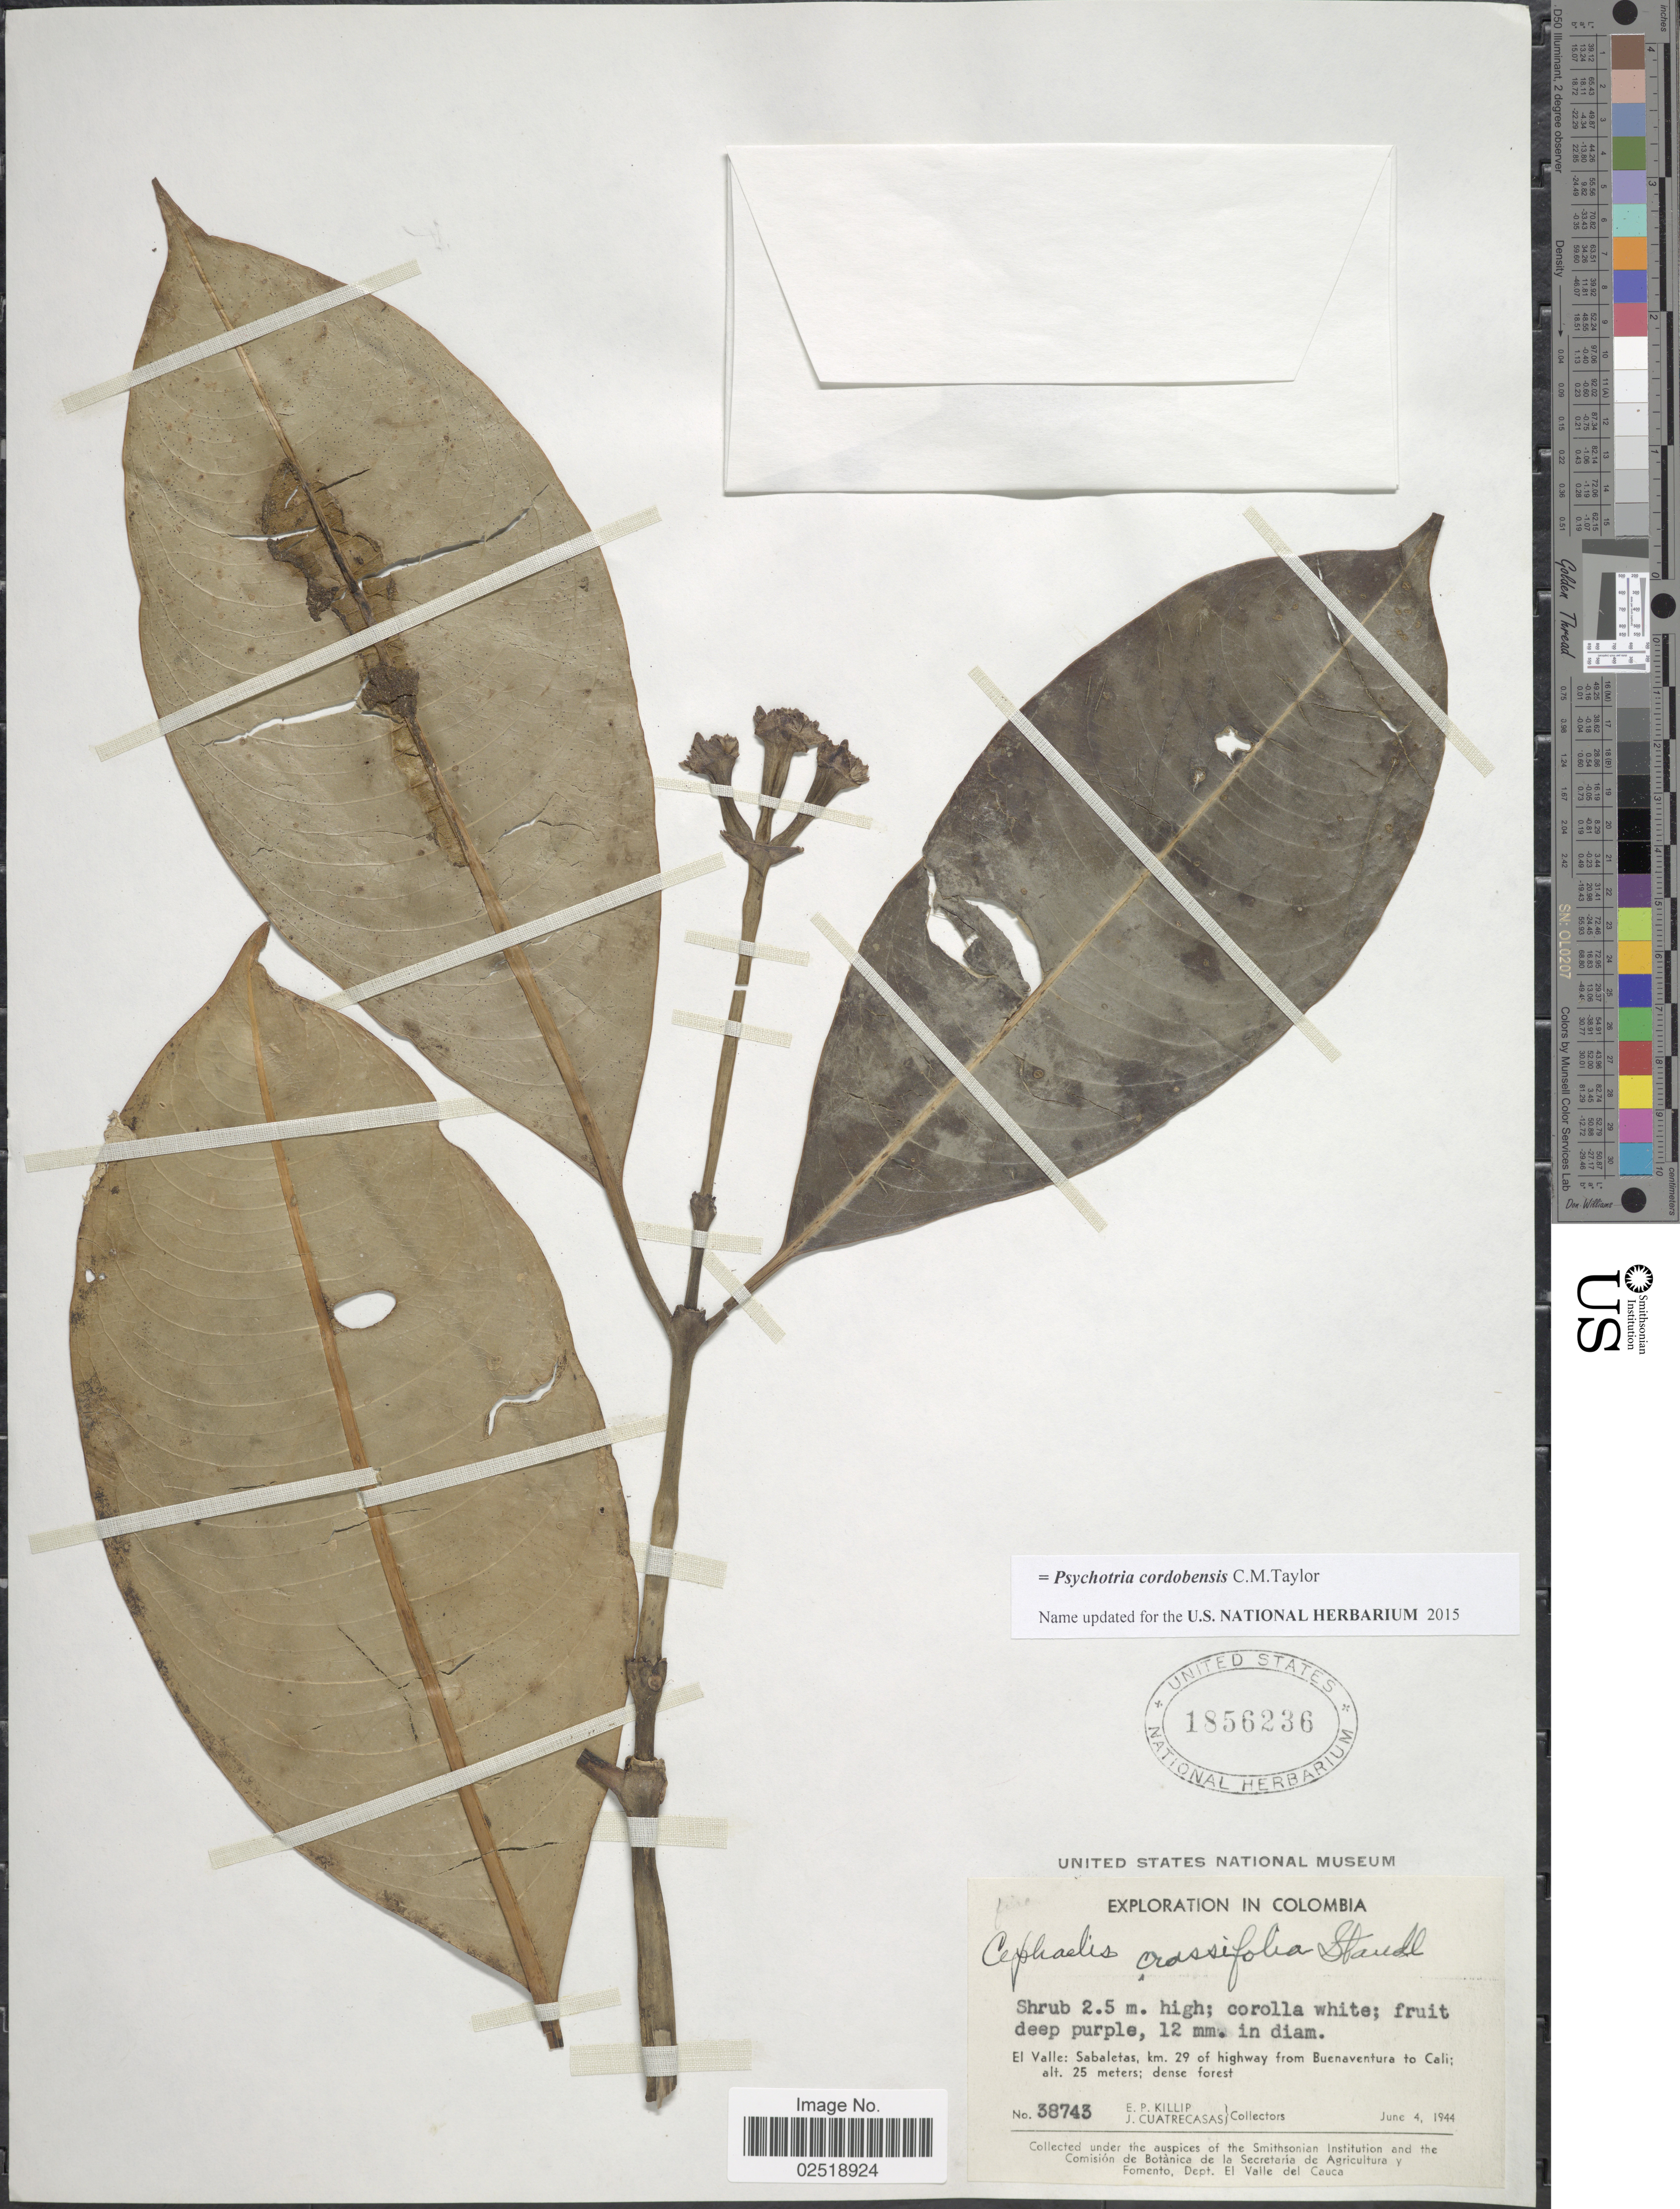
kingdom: Plantae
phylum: Tracheophyta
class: Magnoliopsida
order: Gentianales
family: Rubiaceae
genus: Psychotria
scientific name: Psychotria cordobensis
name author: C.M. Taylor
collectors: E. P. Killip & J. Cuatrecasas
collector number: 38743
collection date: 1944-06-04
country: Colombia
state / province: Valle del Cauca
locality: El Valle: Sabaletas, km 29 of highway from Buenaventura to Cali; dense forest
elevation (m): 25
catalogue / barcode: US 1856236